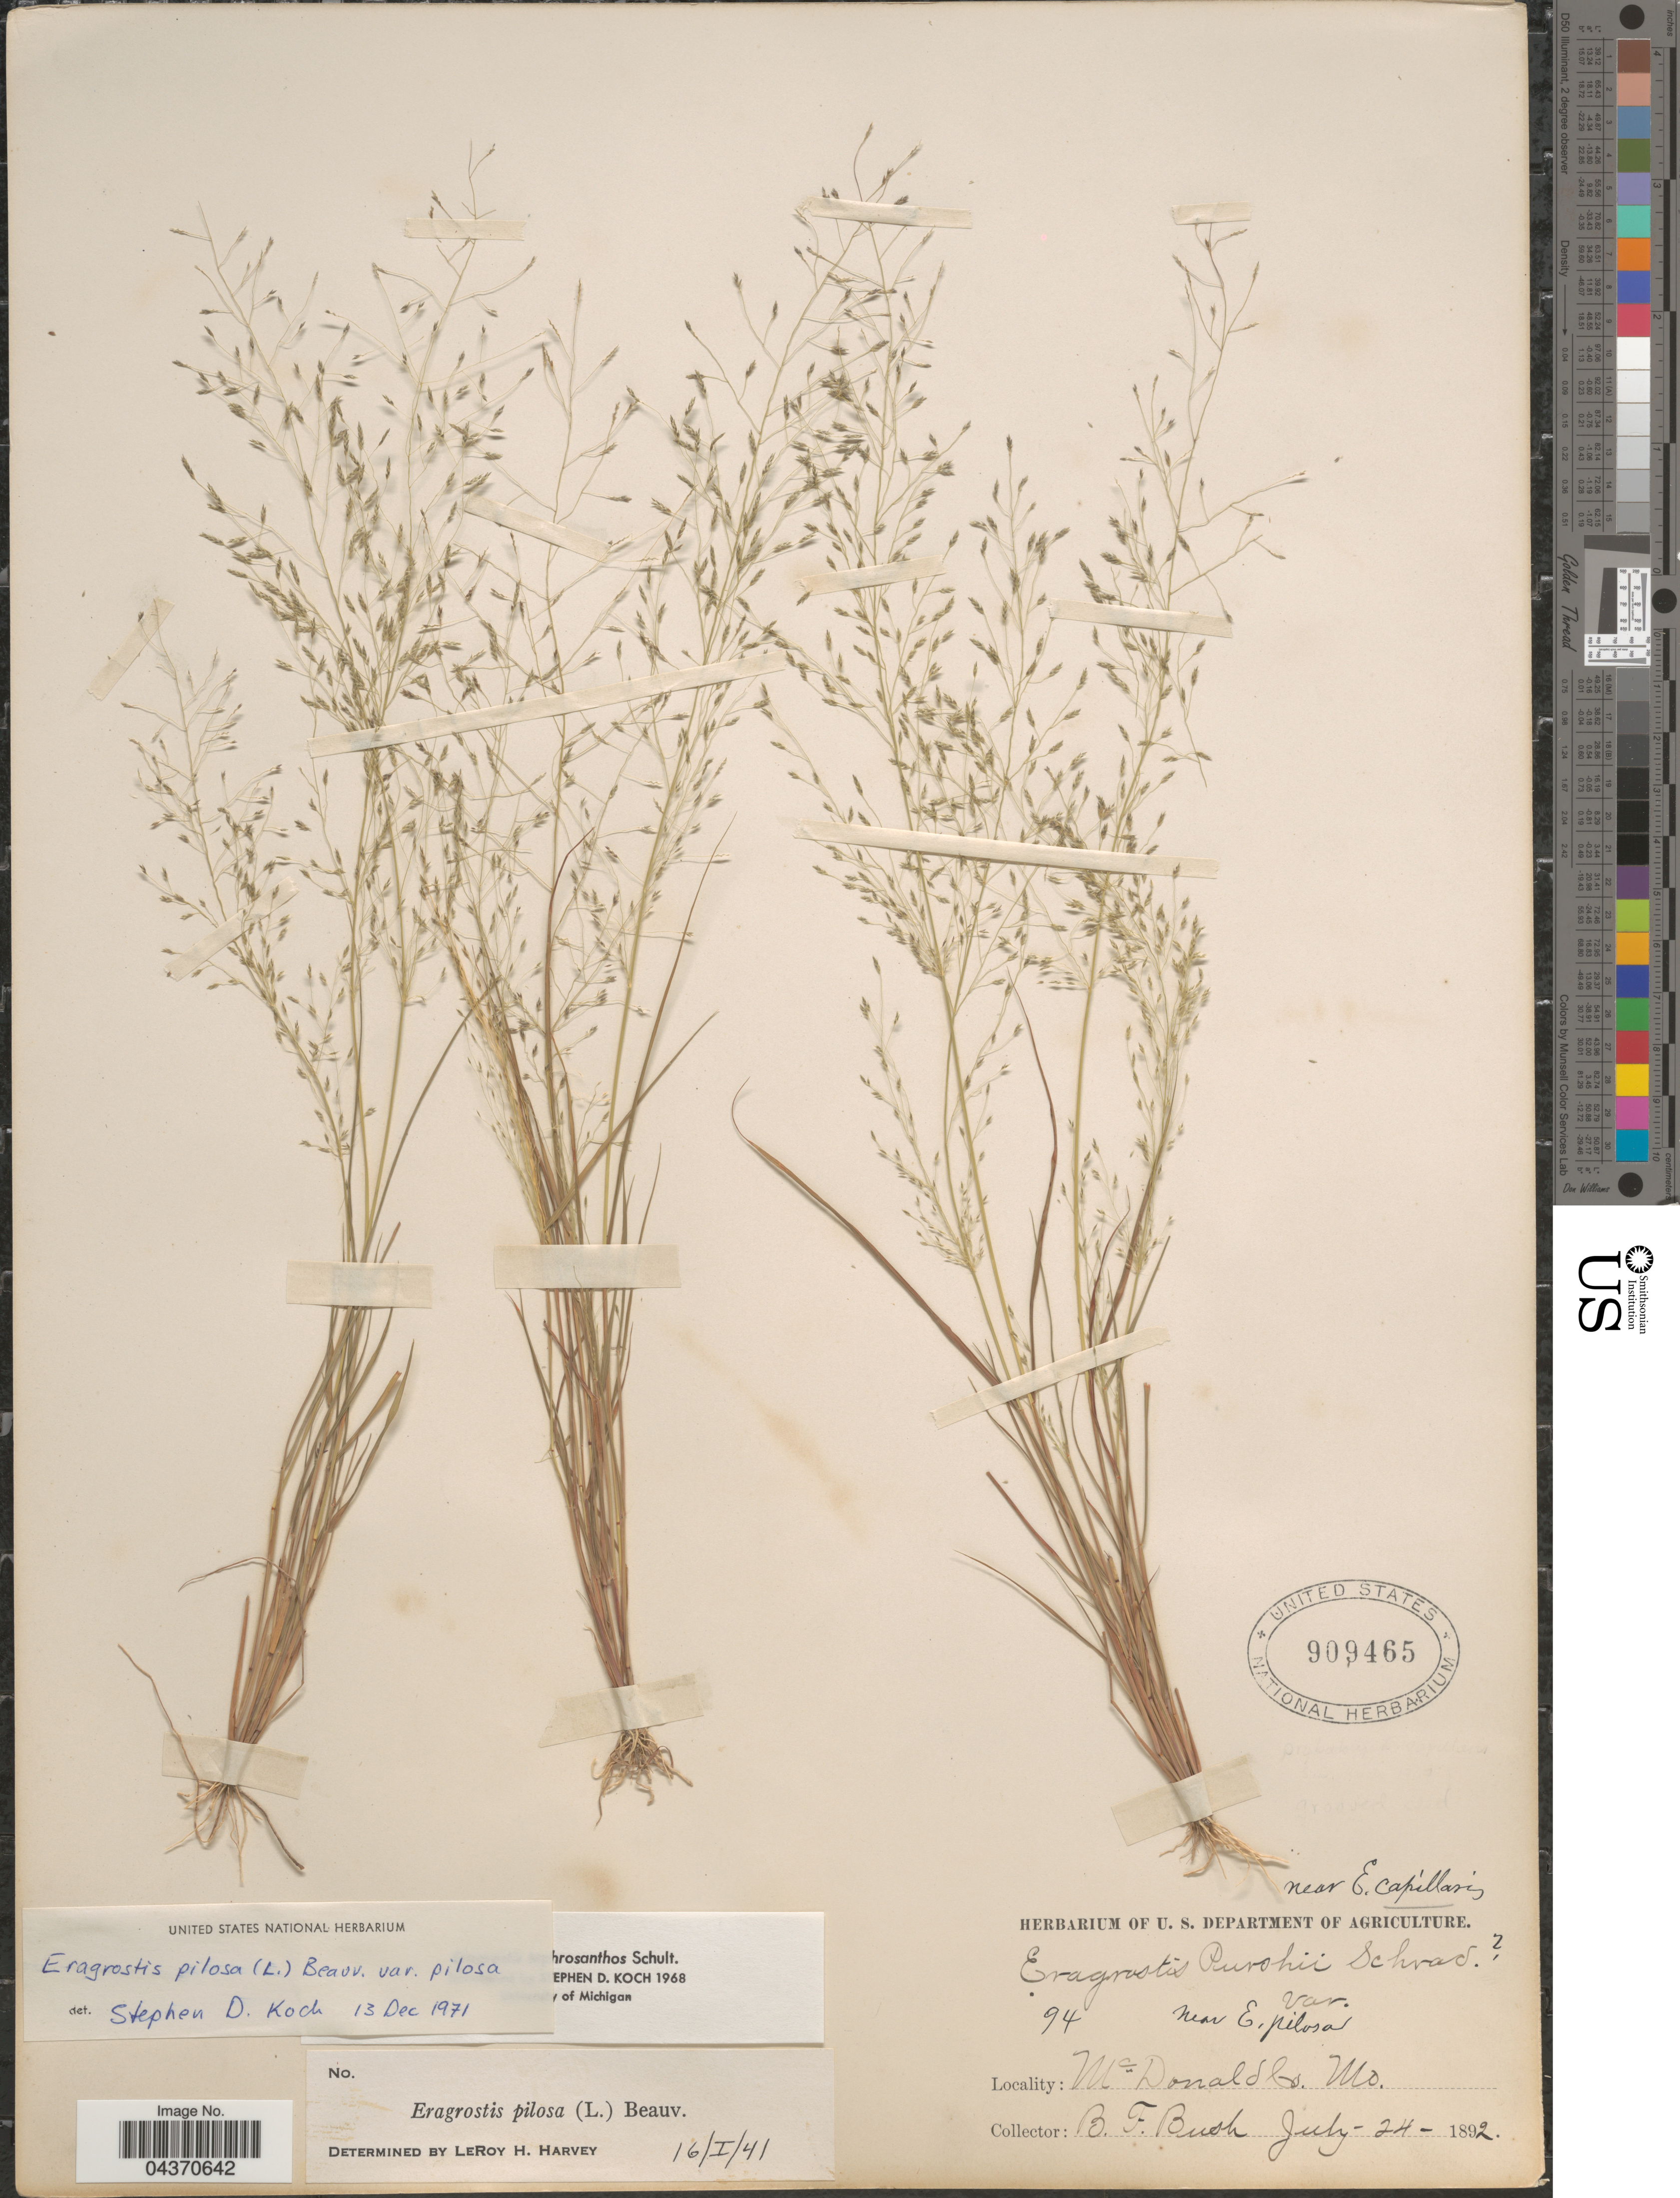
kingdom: Plantae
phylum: Tracheophyta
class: Liliopsida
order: Poales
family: Poaceae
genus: Eragrostis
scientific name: Eragrostis pilosa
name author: (L.) P. Beauv.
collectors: B. F. Bush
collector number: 94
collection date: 1892-07-24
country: United States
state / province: Missouri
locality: McDonald Co.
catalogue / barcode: US 909465